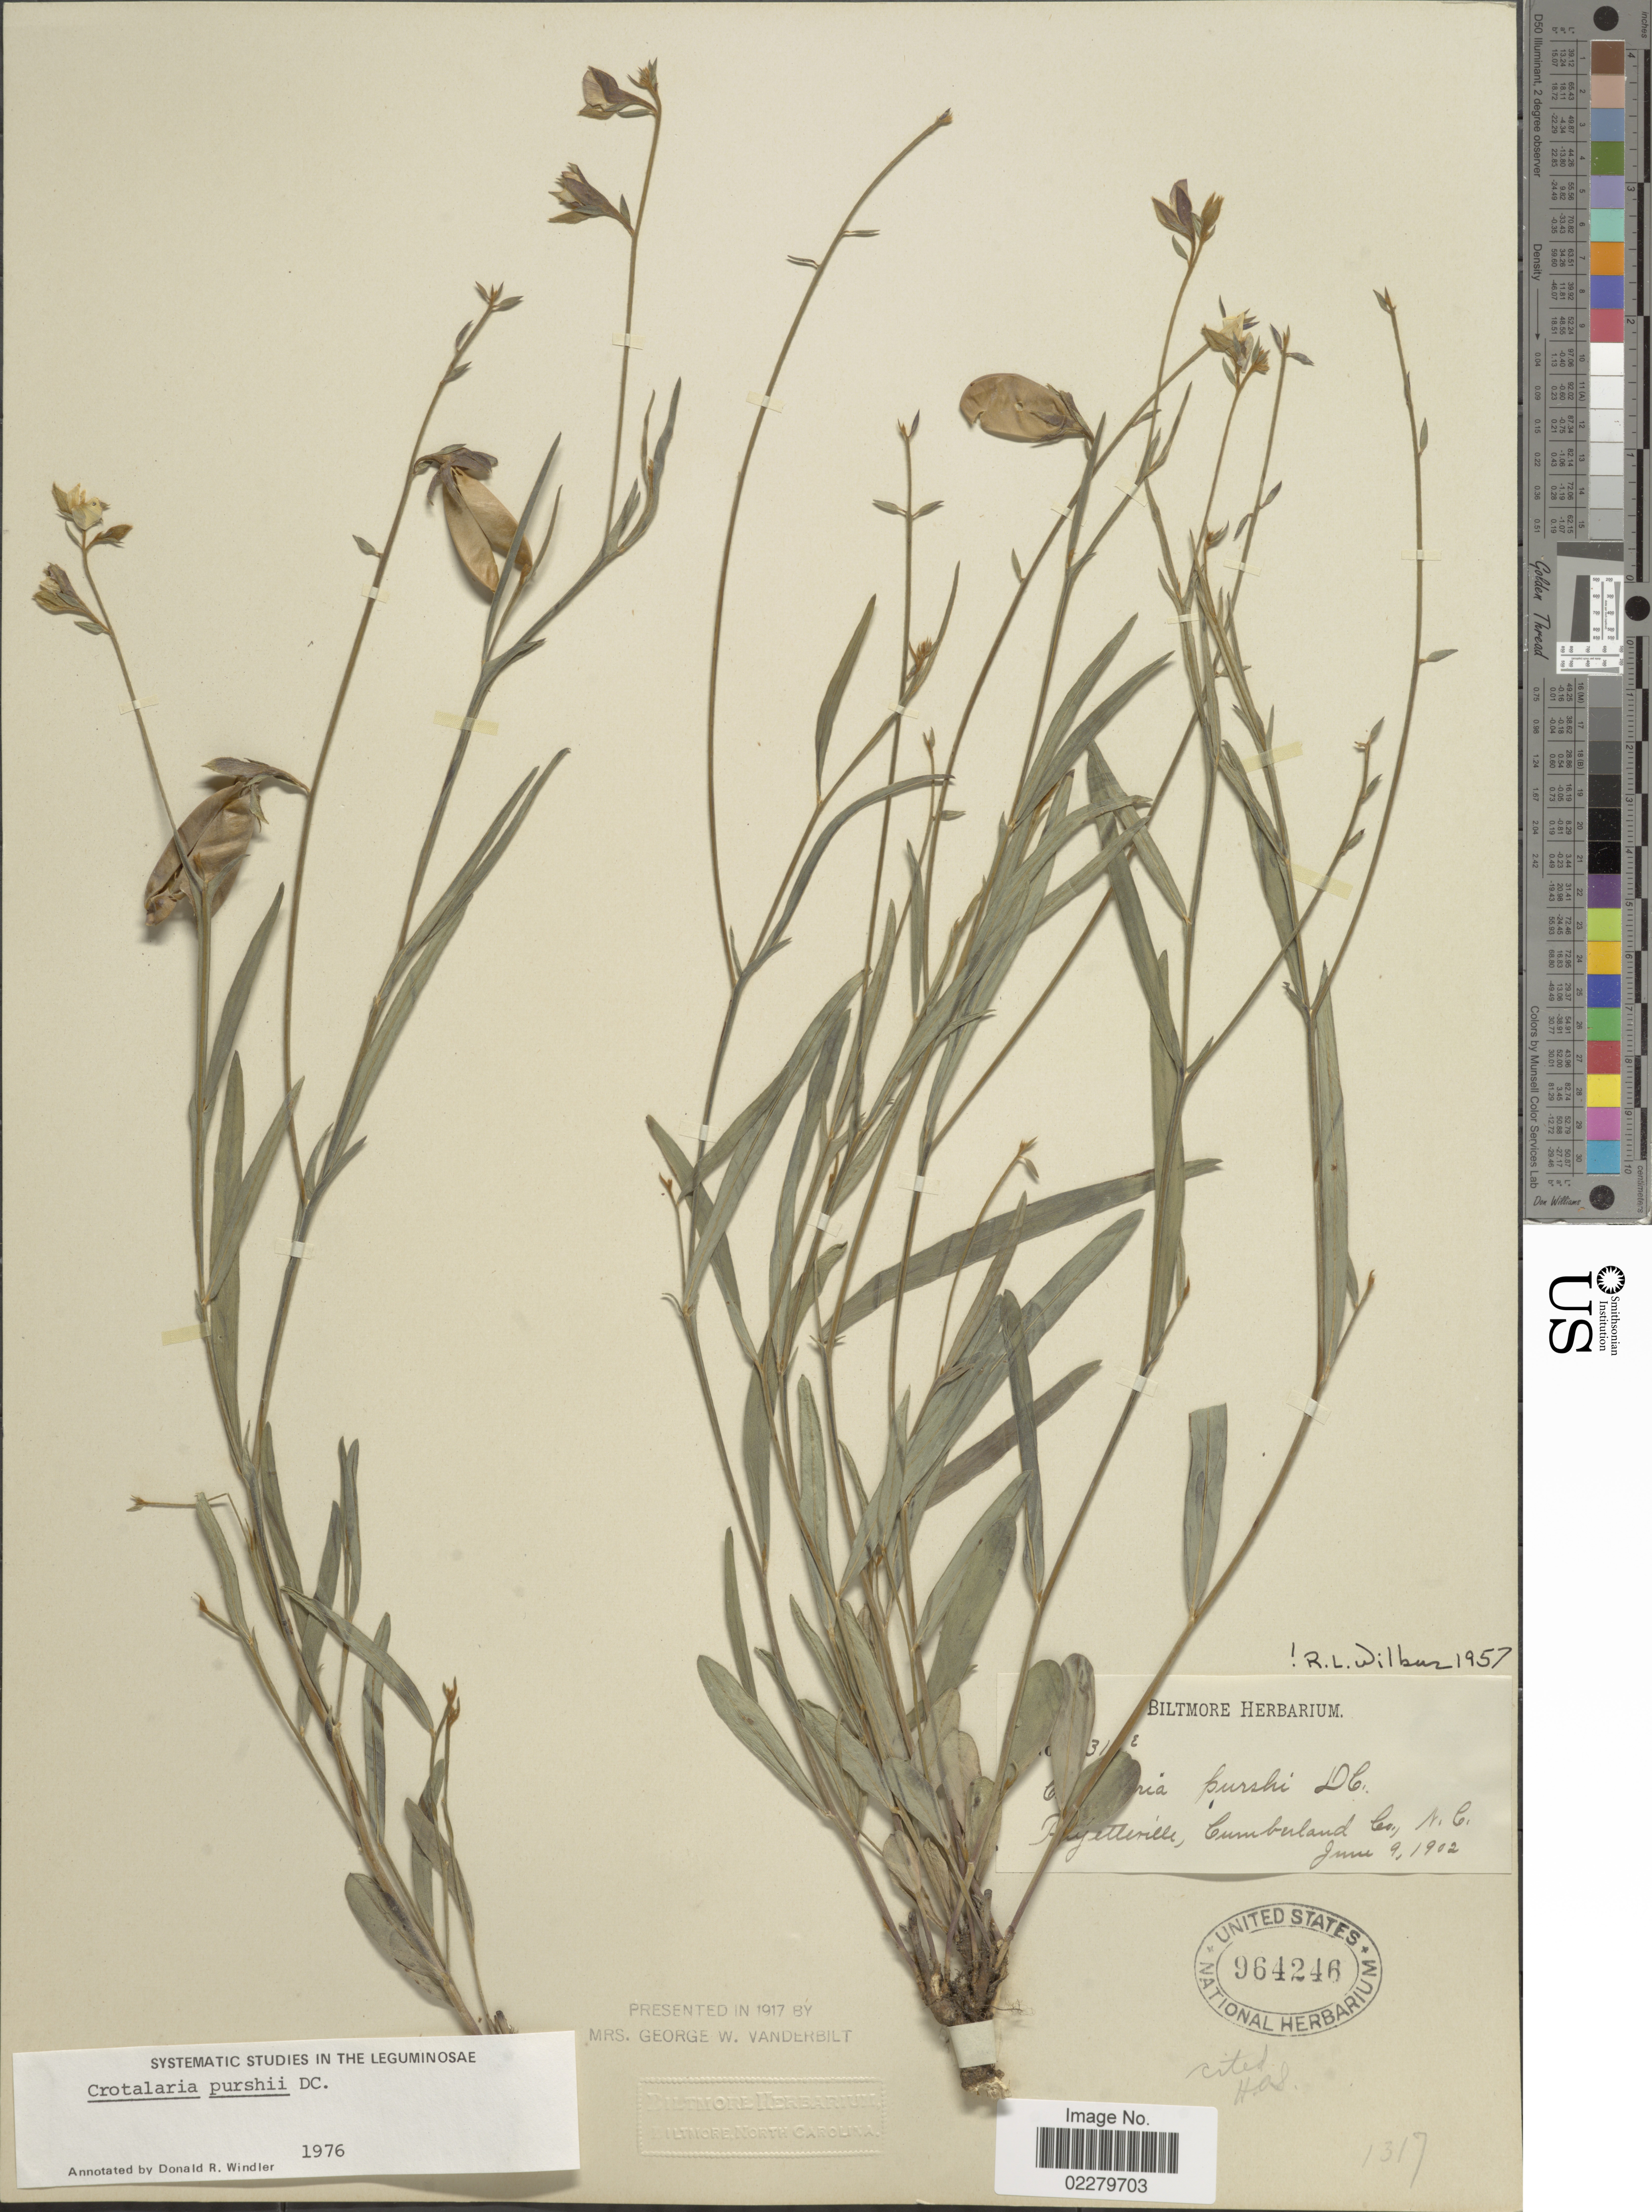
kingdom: Plantae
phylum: Tracheophyta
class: Magnoliopsida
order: Fabales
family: Fabaceae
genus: Crotalaria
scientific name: Crotalaria purshii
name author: DC.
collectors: ex herb. Biltmore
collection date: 1902-06-09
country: United States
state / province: North Carolina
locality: Fayetteville, Cumberland Co., N.C.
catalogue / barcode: US 964246